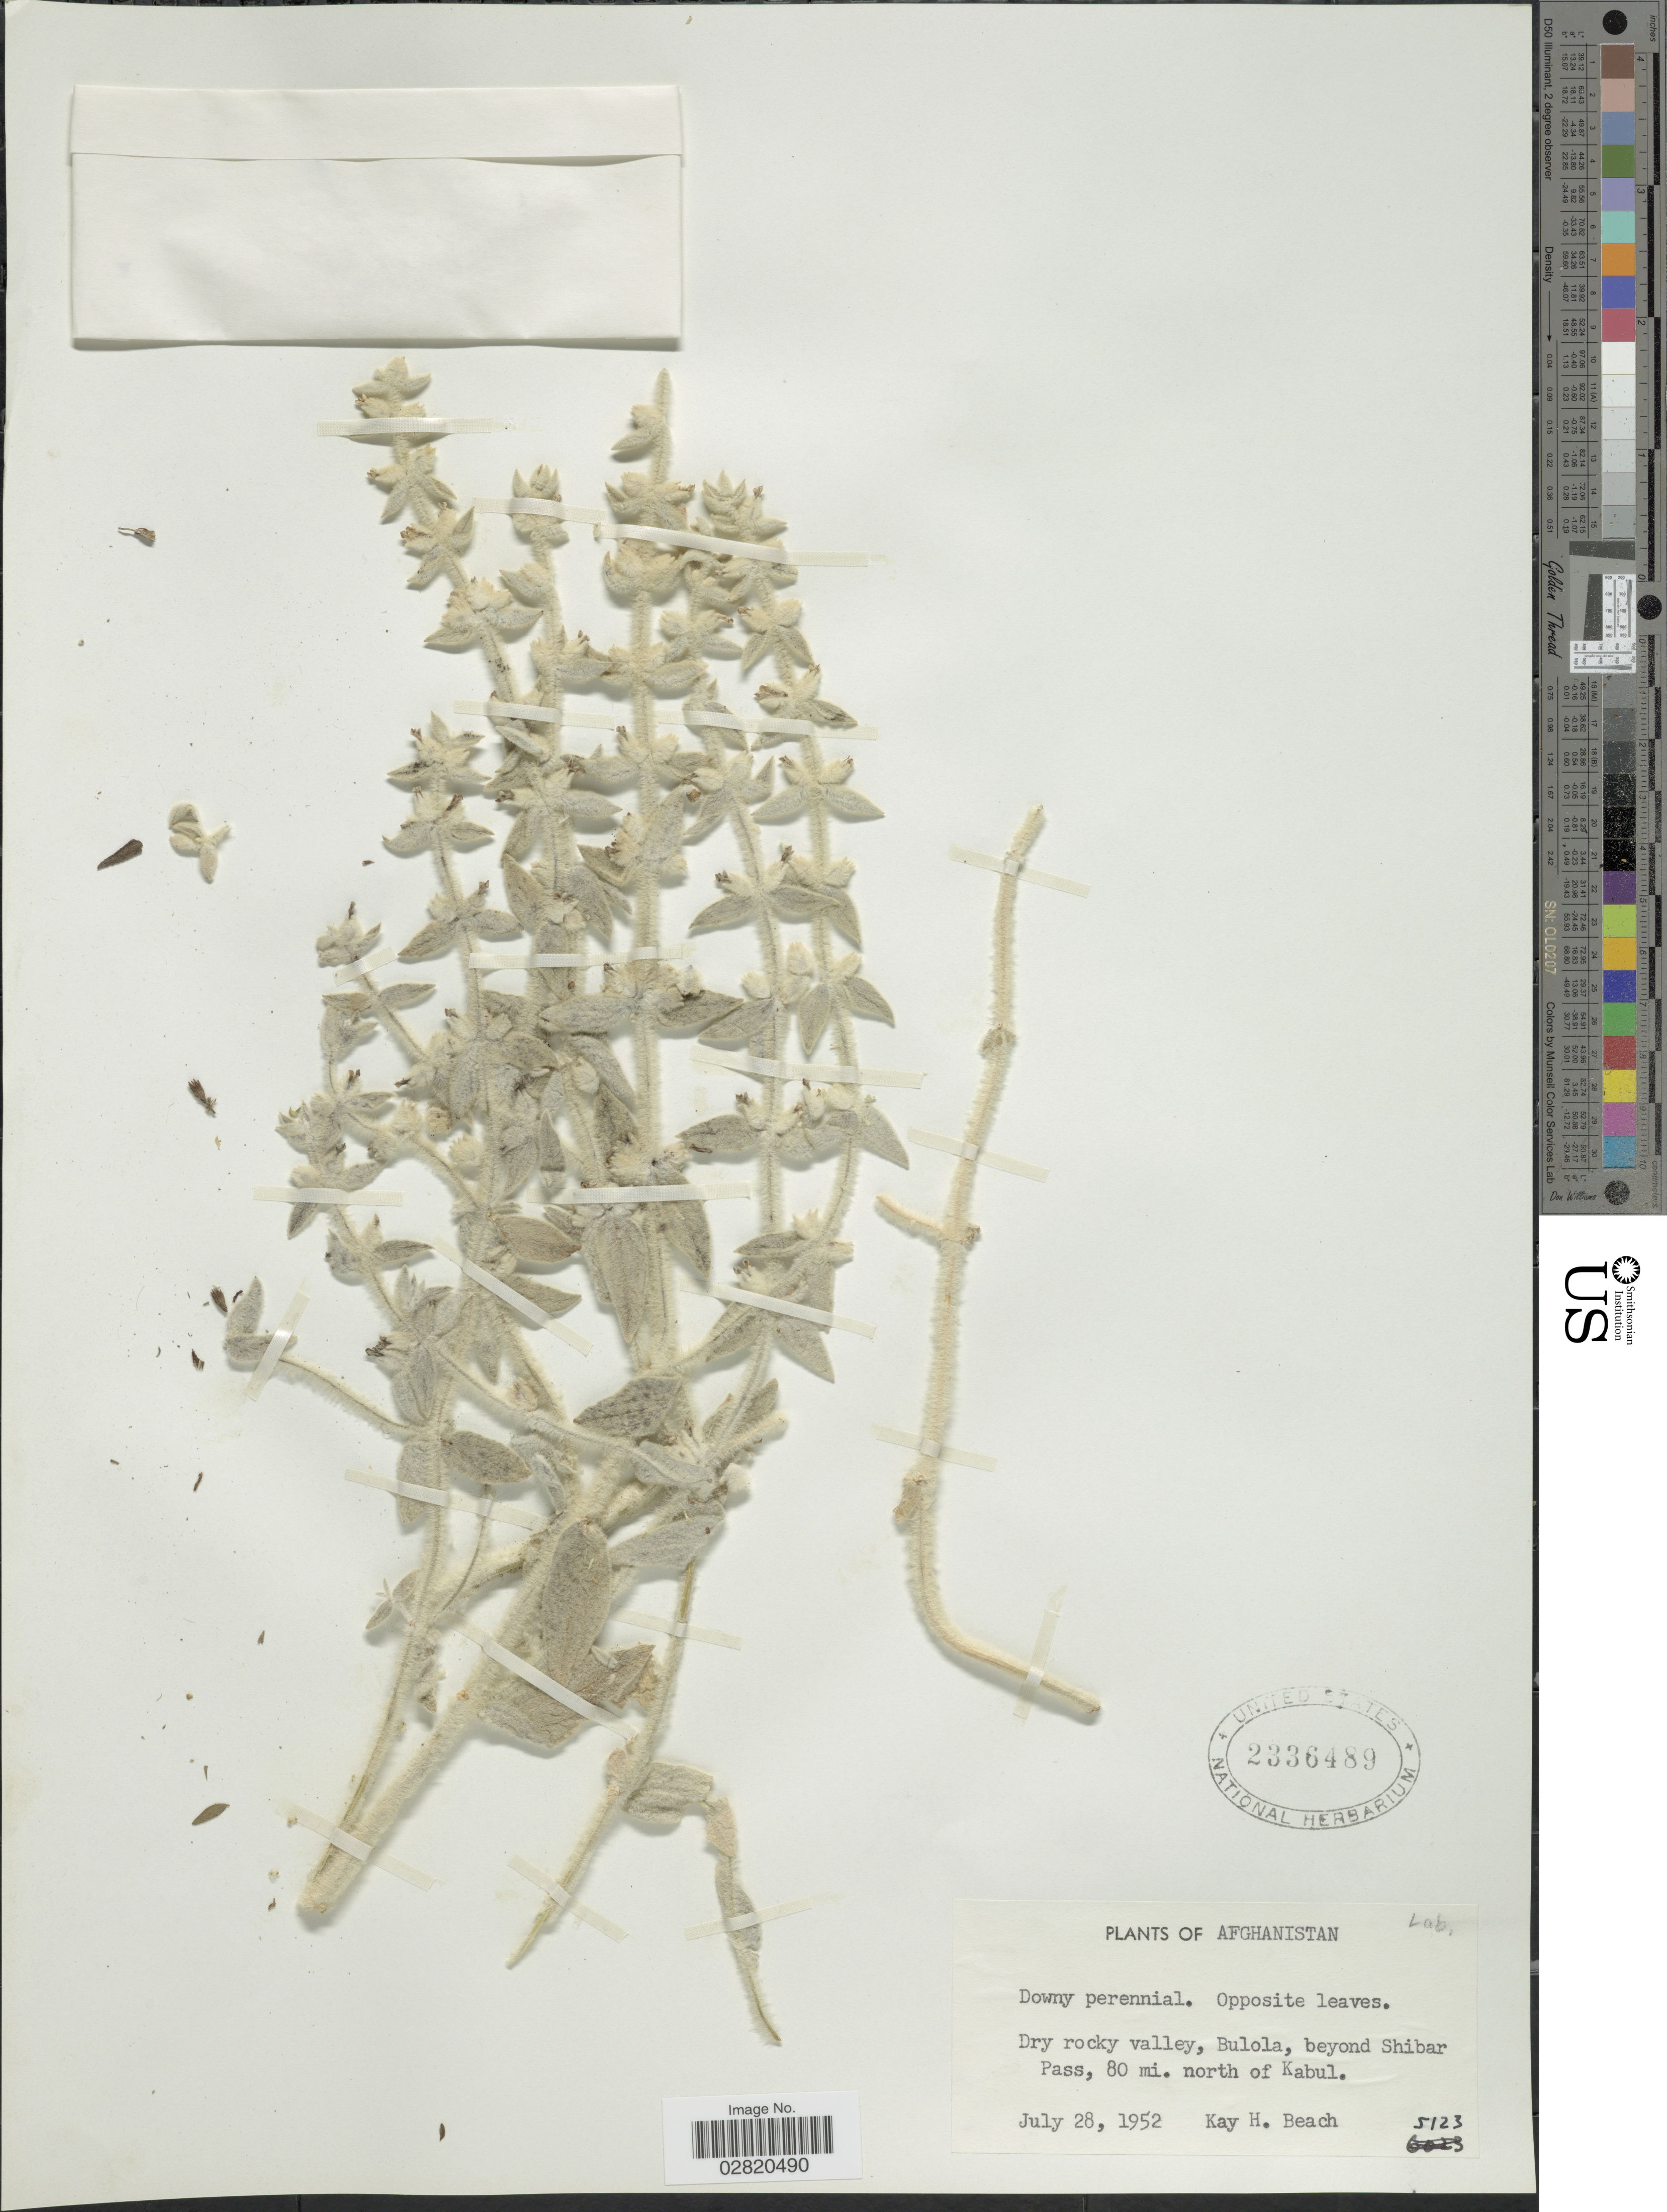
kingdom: Plantae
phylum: Tracheophyta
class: Magnoliopsida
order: Lamiales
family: Lamiaceae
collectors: K. H. Beach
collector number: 5123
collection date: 1952-07-28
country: Afghanistan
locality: Dry rocky valley, Bulola, beyond Shibar Pass, 80 mi. north of Kabul.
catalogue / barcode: US 2336489